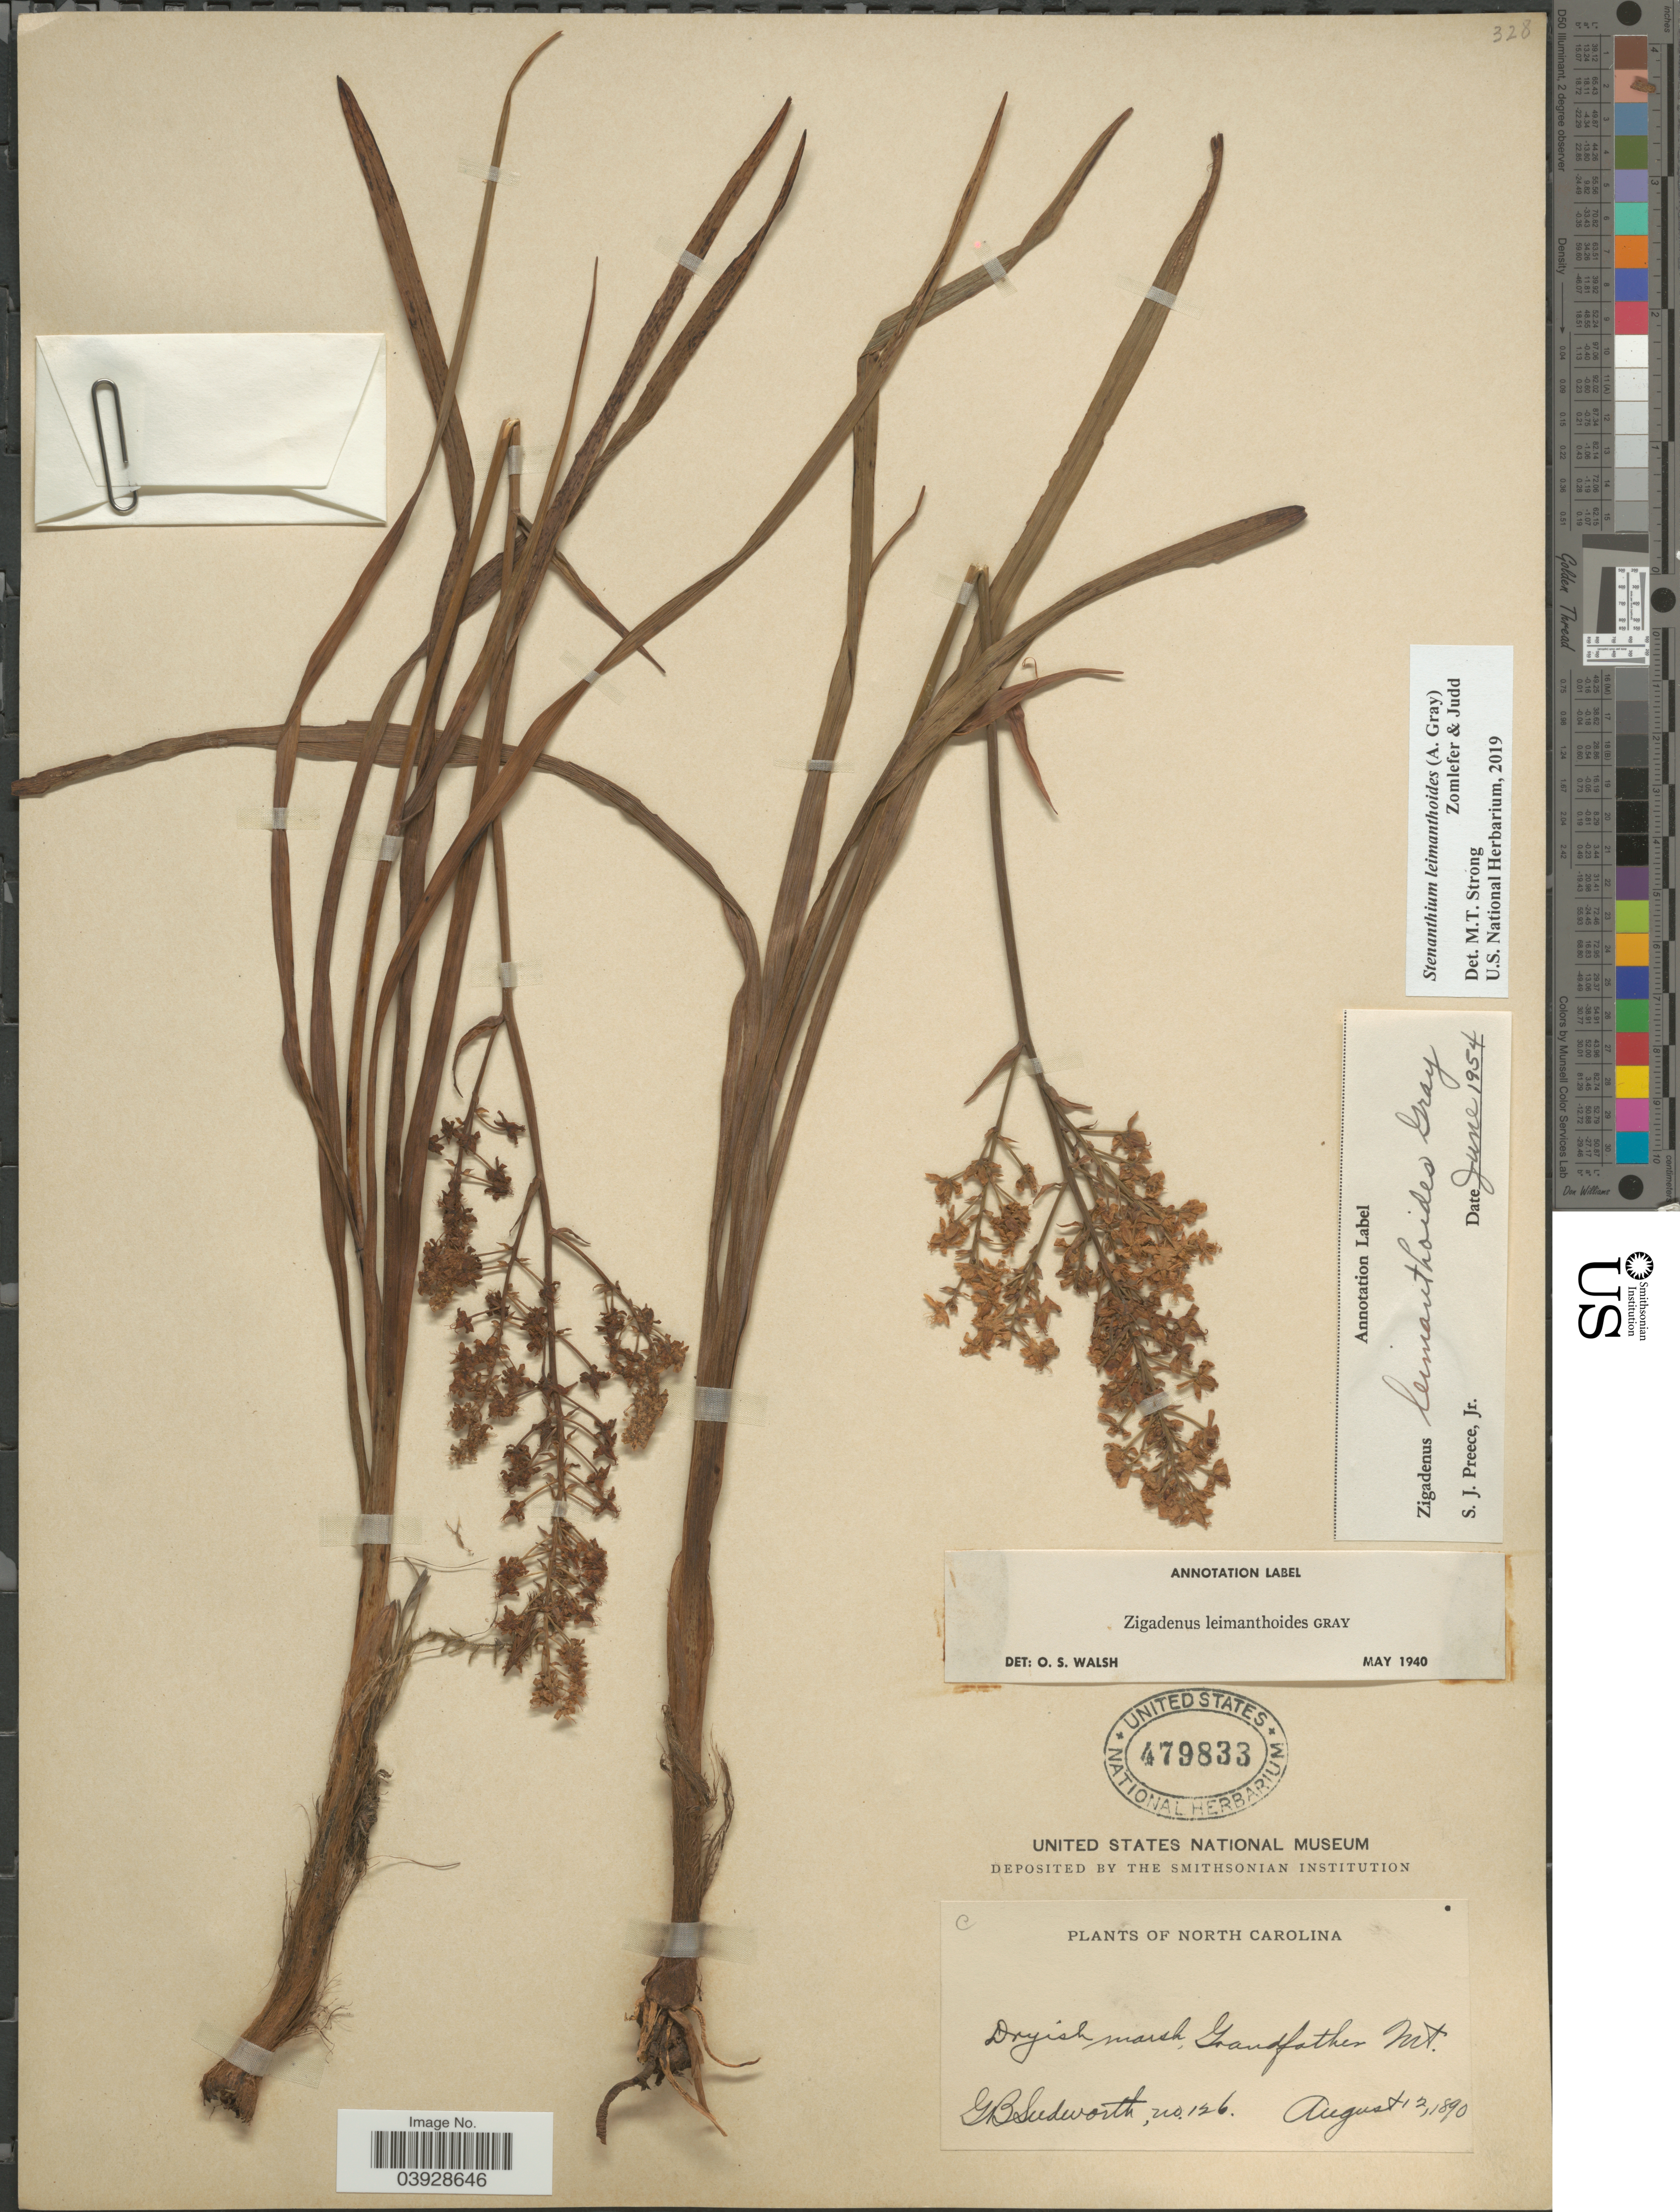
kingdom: Plantae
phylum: Tracheophyta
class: Liliopsida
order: Liliales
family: Melanthiaceae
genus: Stenanthium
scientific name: Stenanthium leimanthoides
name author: (A. Gray) Zomlefer & Judd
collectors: G. B. Sudworth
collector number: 126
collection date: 1890-08-12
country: United States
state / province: North Carolina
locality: Grandfather Mt.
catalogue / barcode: US 479833